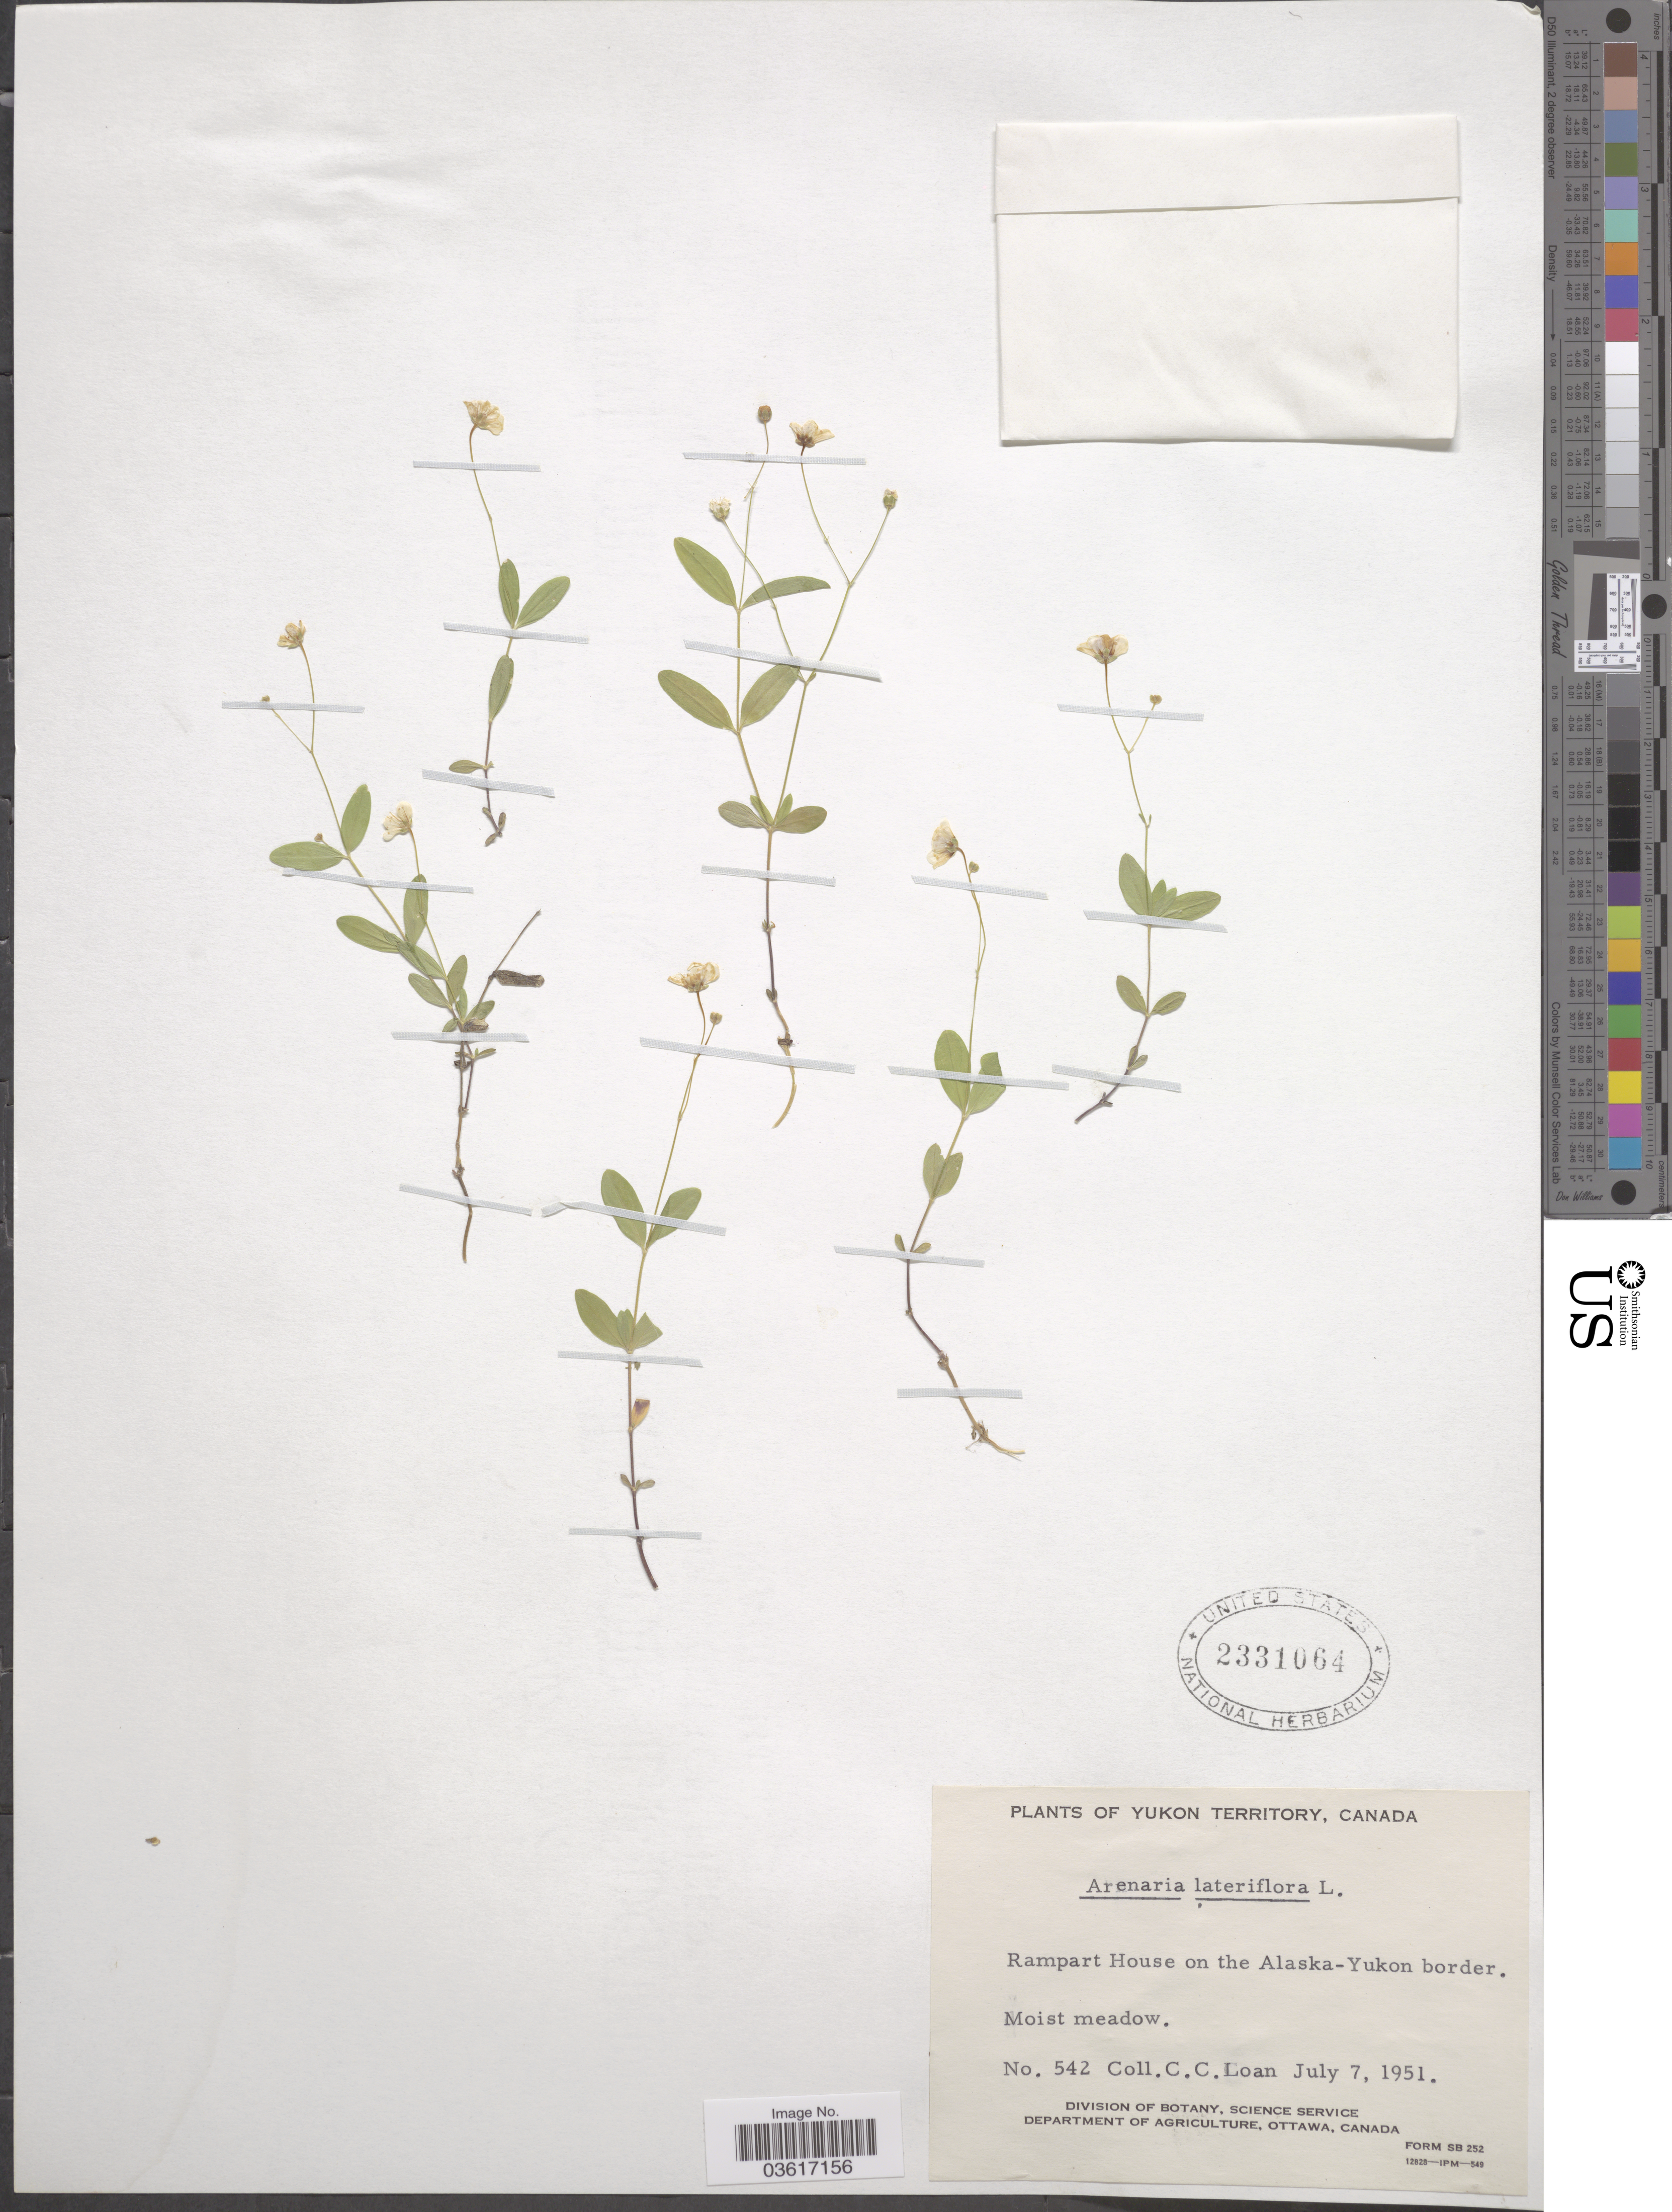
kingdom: Plantae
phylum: Tracheophyta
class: Magnoliopsida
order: Caryophyllales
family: Caryophyllaceae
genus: Moehringia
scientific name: Moehringia lateriflora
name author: (L.) Fenzl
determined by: Strong, Mark T., (BOT), Smithsonian Institution - National Museum of Natural History (UNITED STATES)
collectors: C. Loan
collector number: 542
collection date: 1951-07-07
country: Canada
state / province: Yukon Territory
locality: Rampart House on the Alaska-Yukon border.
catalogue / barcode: US 2331064